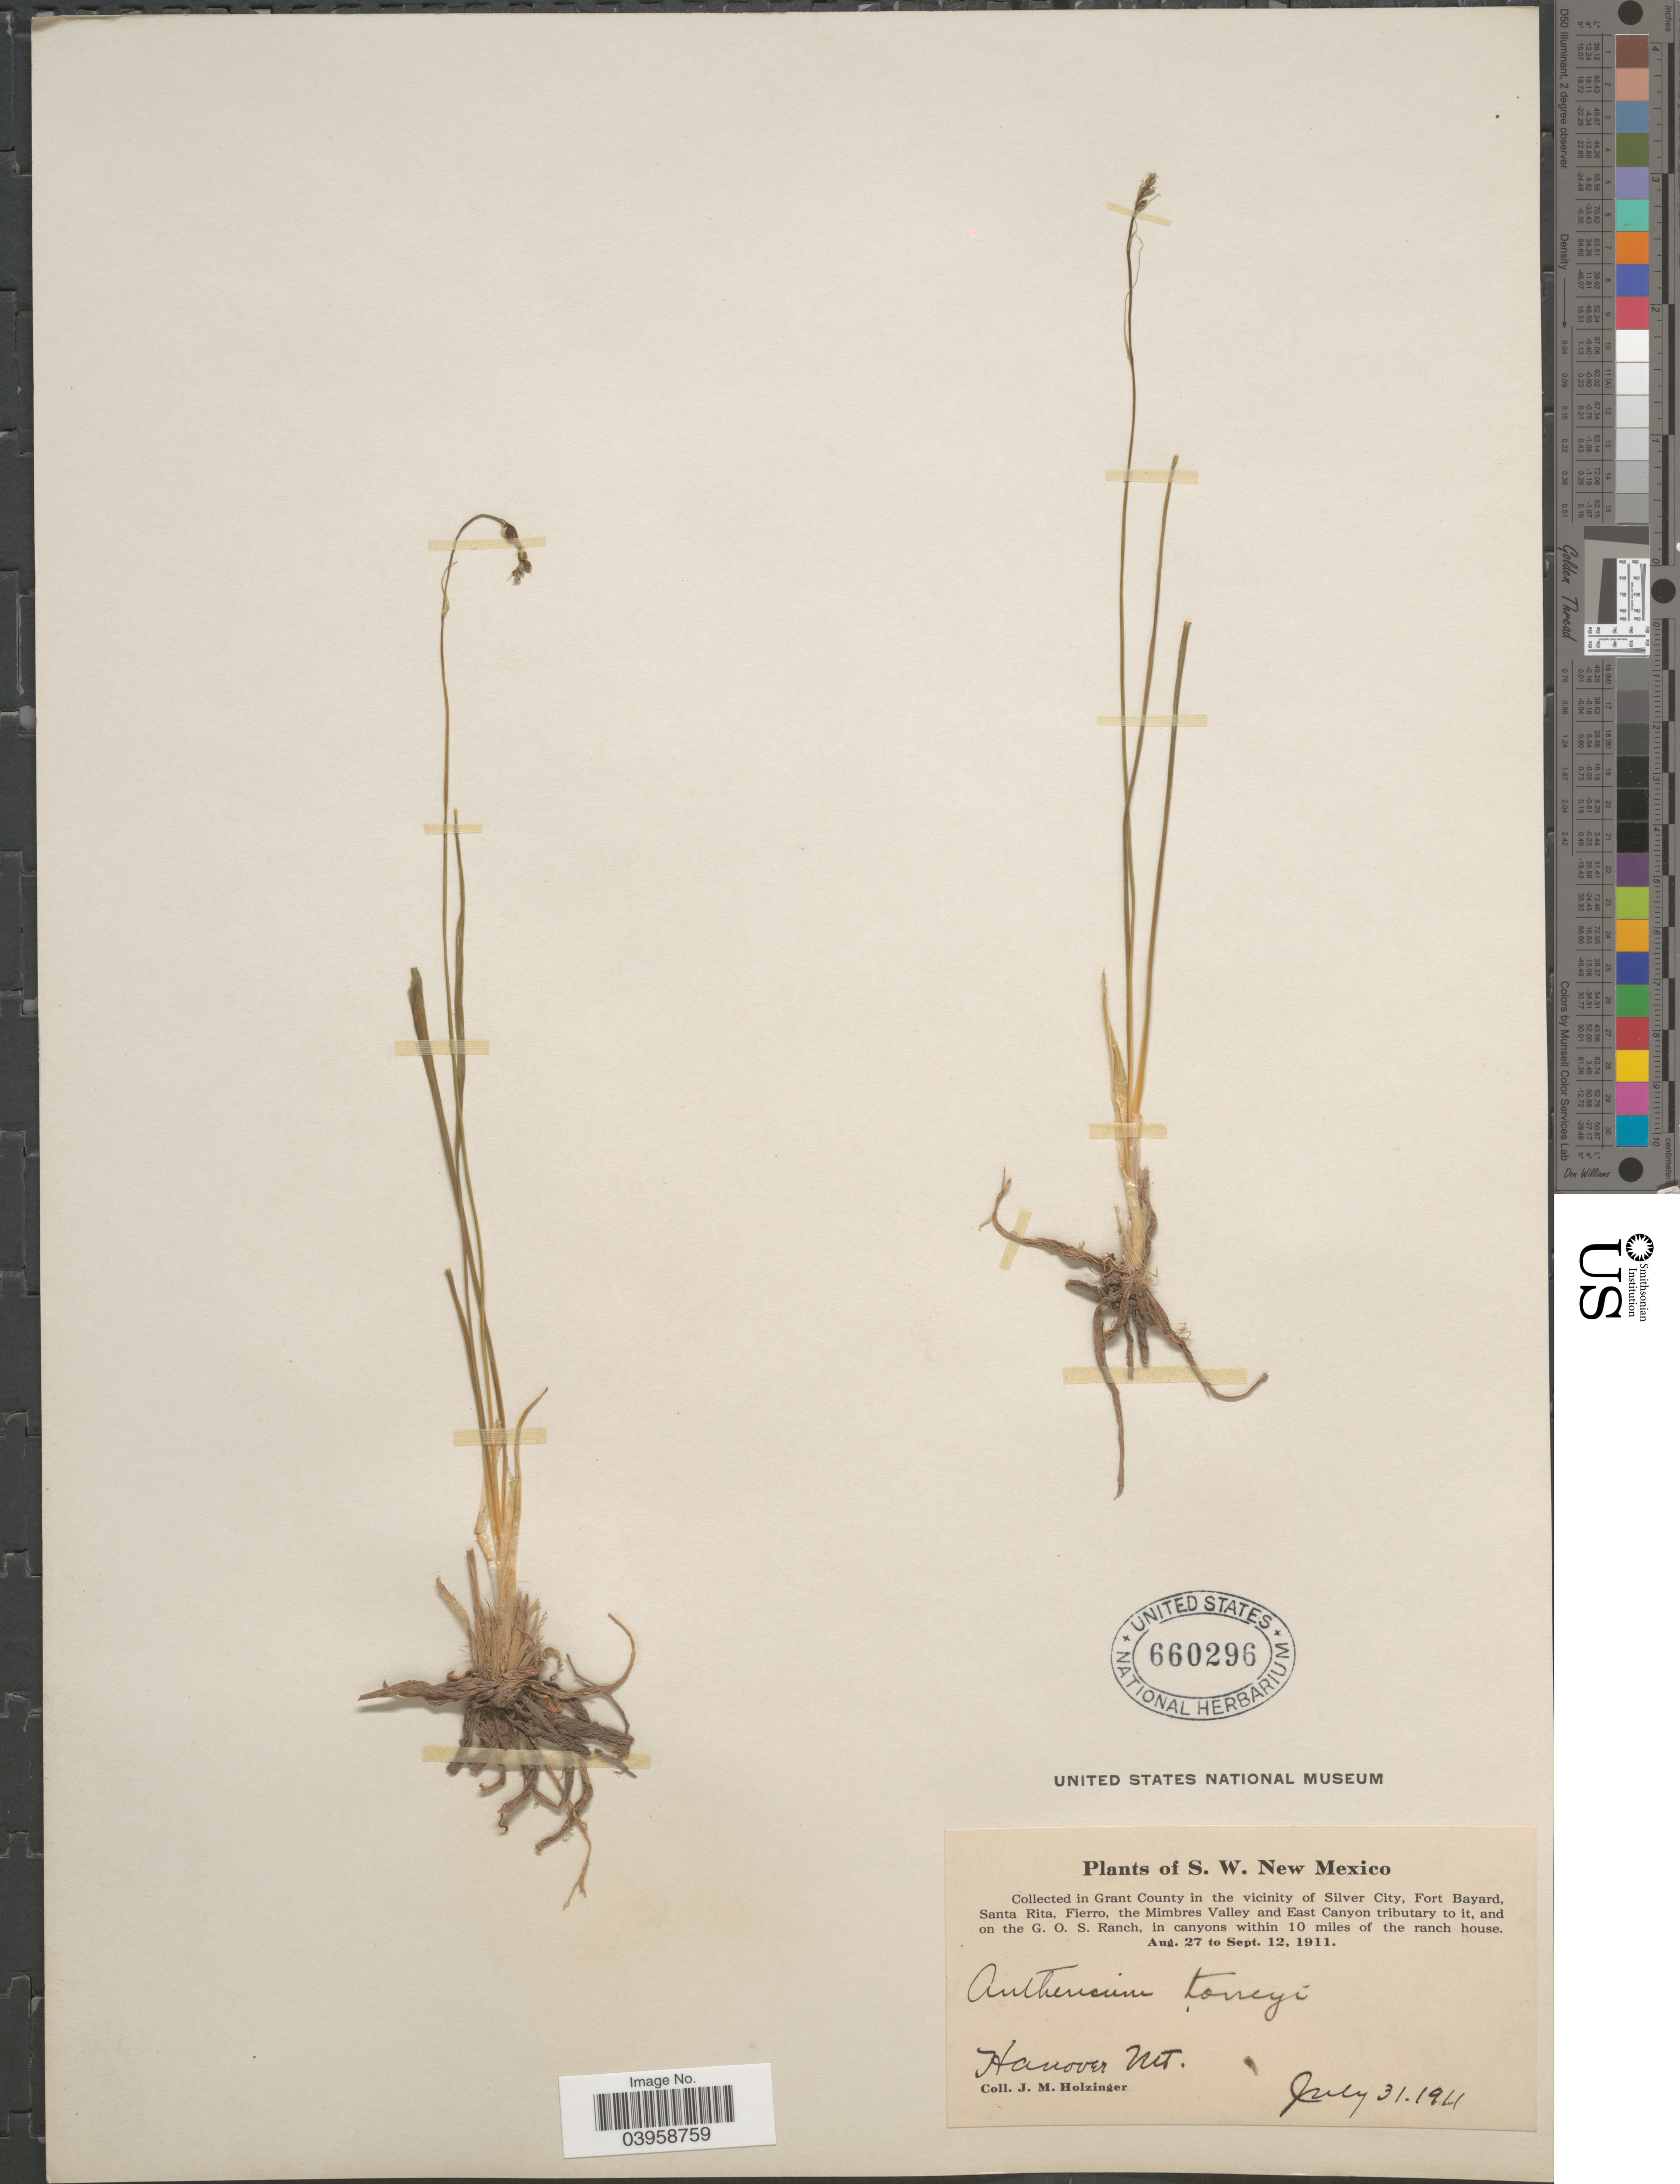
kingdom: Plantae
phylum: Tracheophyta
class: Liliopsida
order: Asparagales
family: Asparagaceae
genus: Anthericum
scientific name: Anthericum torreyi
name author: Baker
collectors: J. M. Holzinger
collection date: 1911-07-31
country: United States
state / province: New Mexico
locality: S. W. New Mexico. In Grant County in the vicinity of Silver City, Fort Bayard, Santa Rita, Fierro, the Mimbres Valley and East Canyon tributary to it, and on the G. O. S. Ranch, in canyons within 10 miles of the ranch house. Haonver Mt.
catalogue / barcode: US 660296